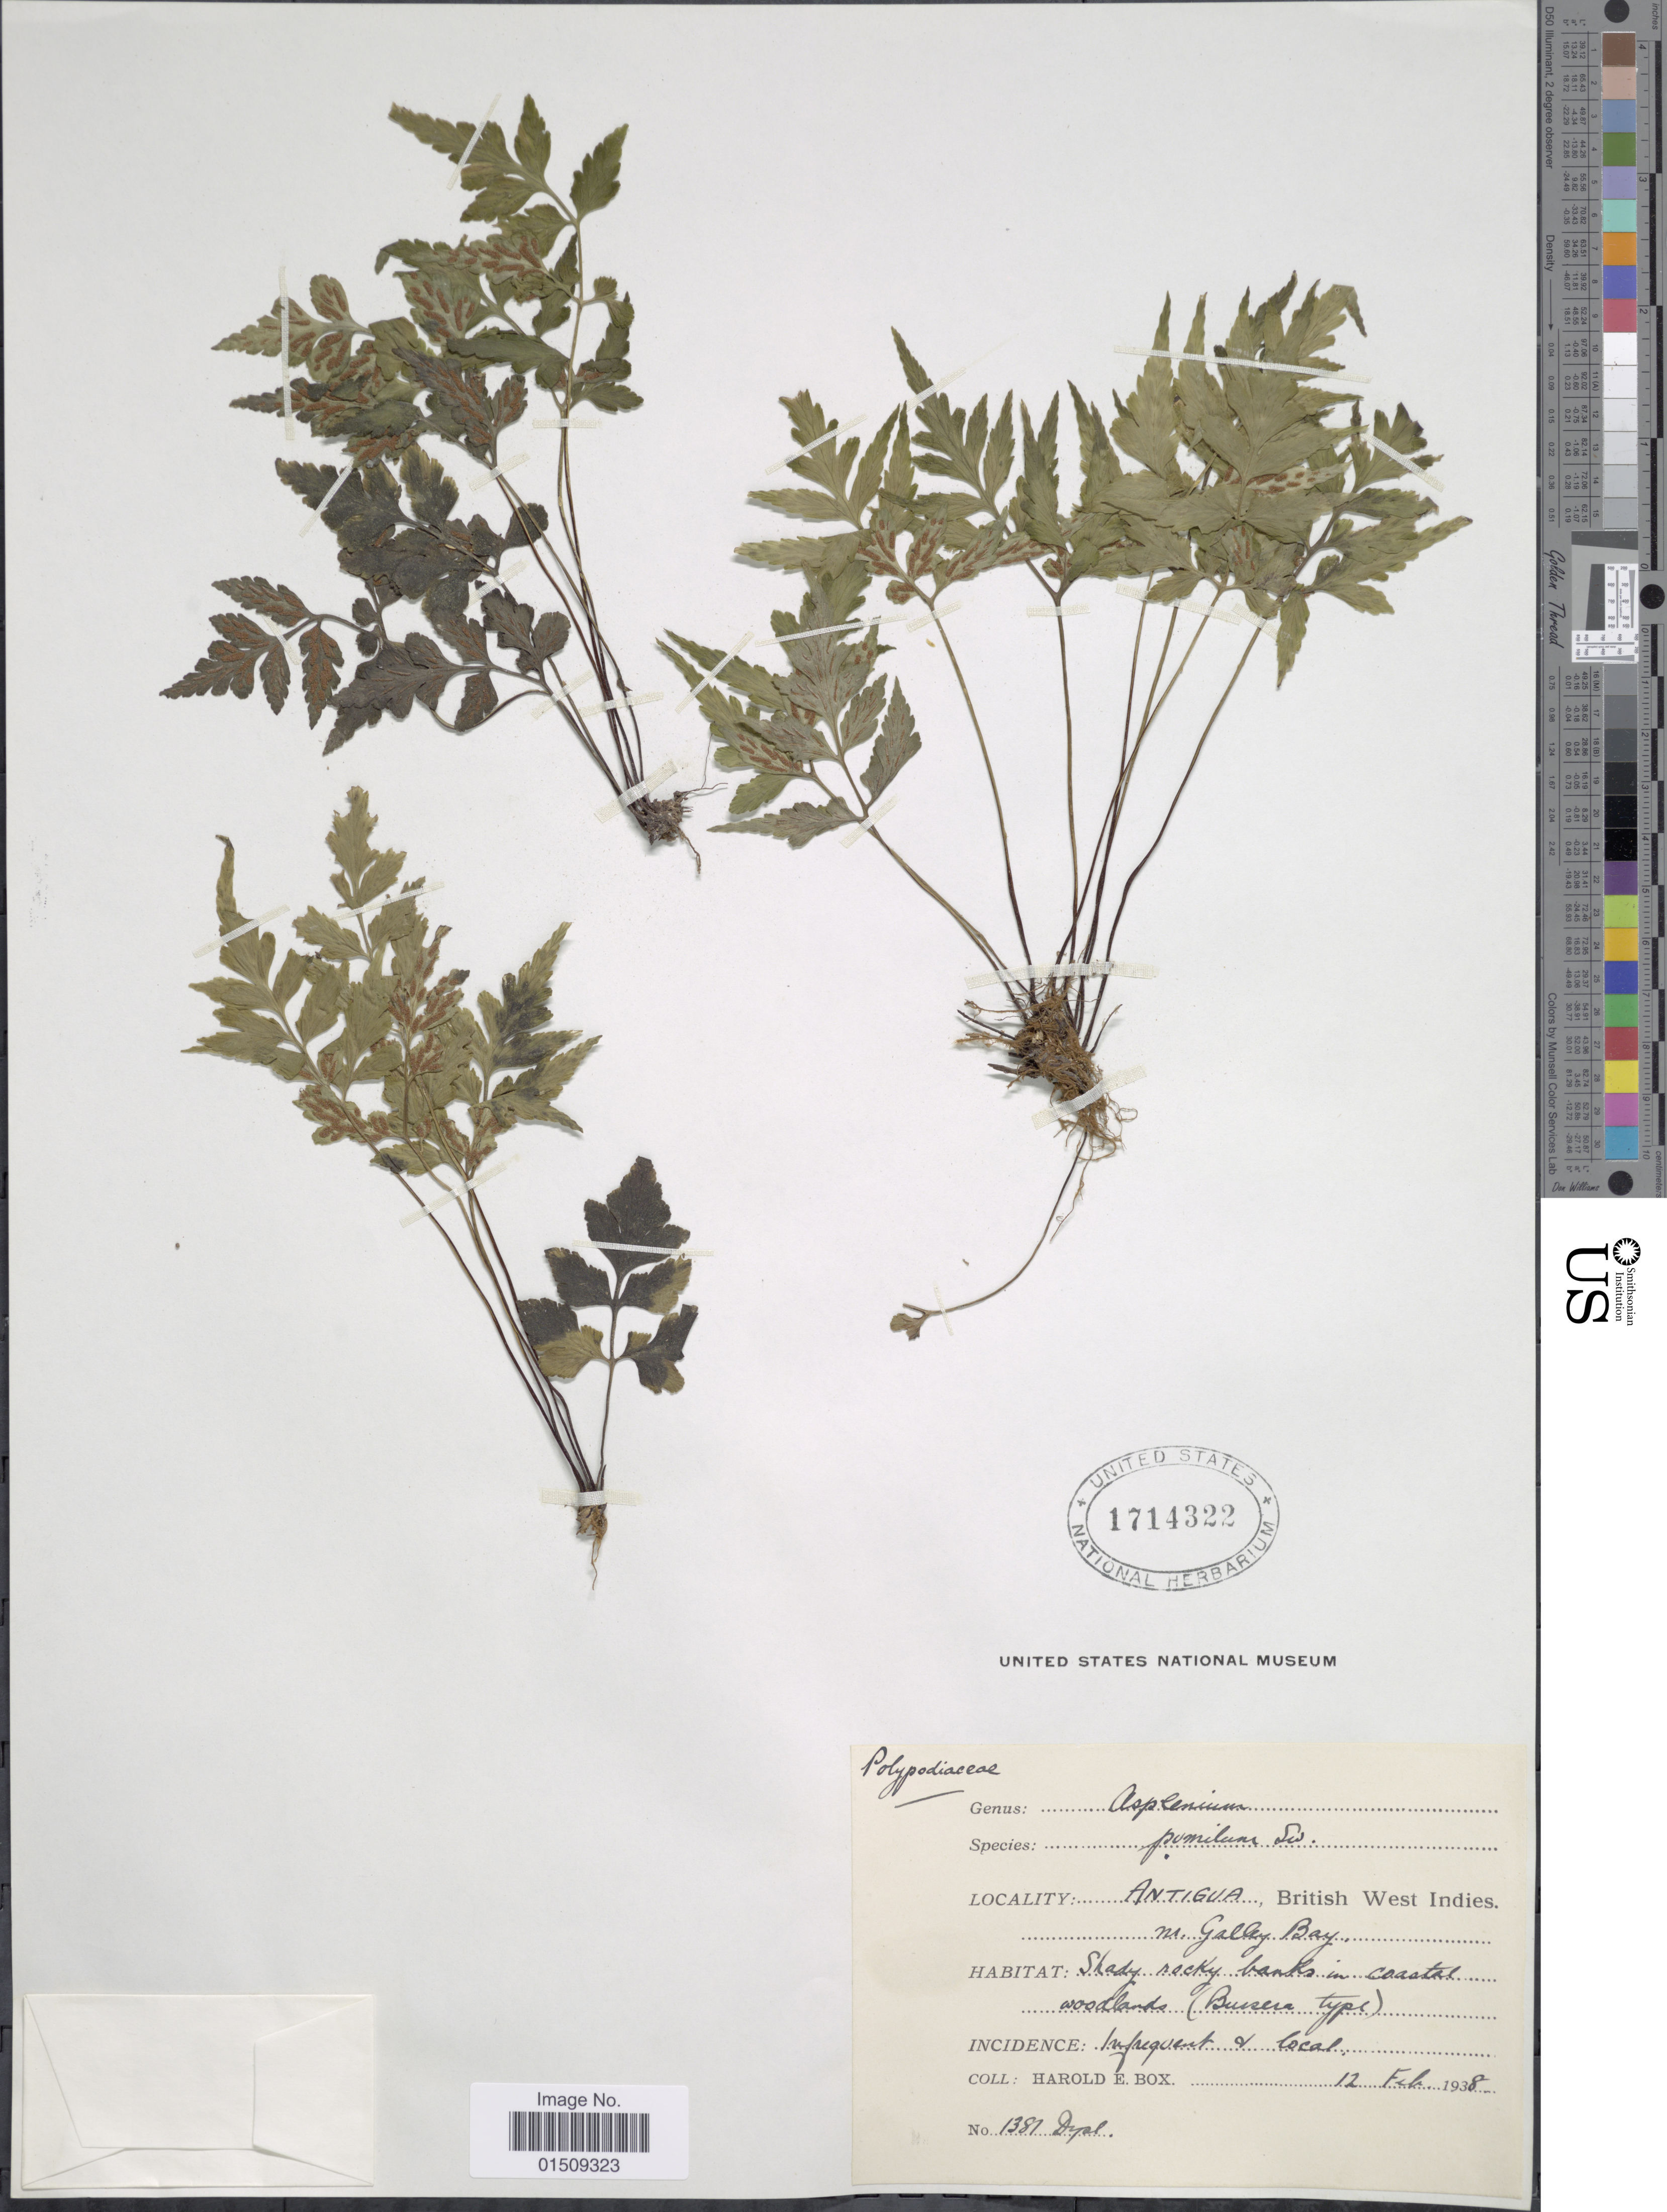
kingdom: Plantae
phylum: Tracheophyta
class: Polypodiopsida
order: Polypodiales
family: Aspleniaceae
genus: Asplenium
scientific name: Asplenium pumilum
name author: Sw.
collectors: H. E. Box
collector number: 1381 Dyal*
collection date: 1938-02-12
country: Antigua and Barbuda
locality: Antigua, British West Indies, nr. Gally Bay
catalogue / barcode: US 1714322